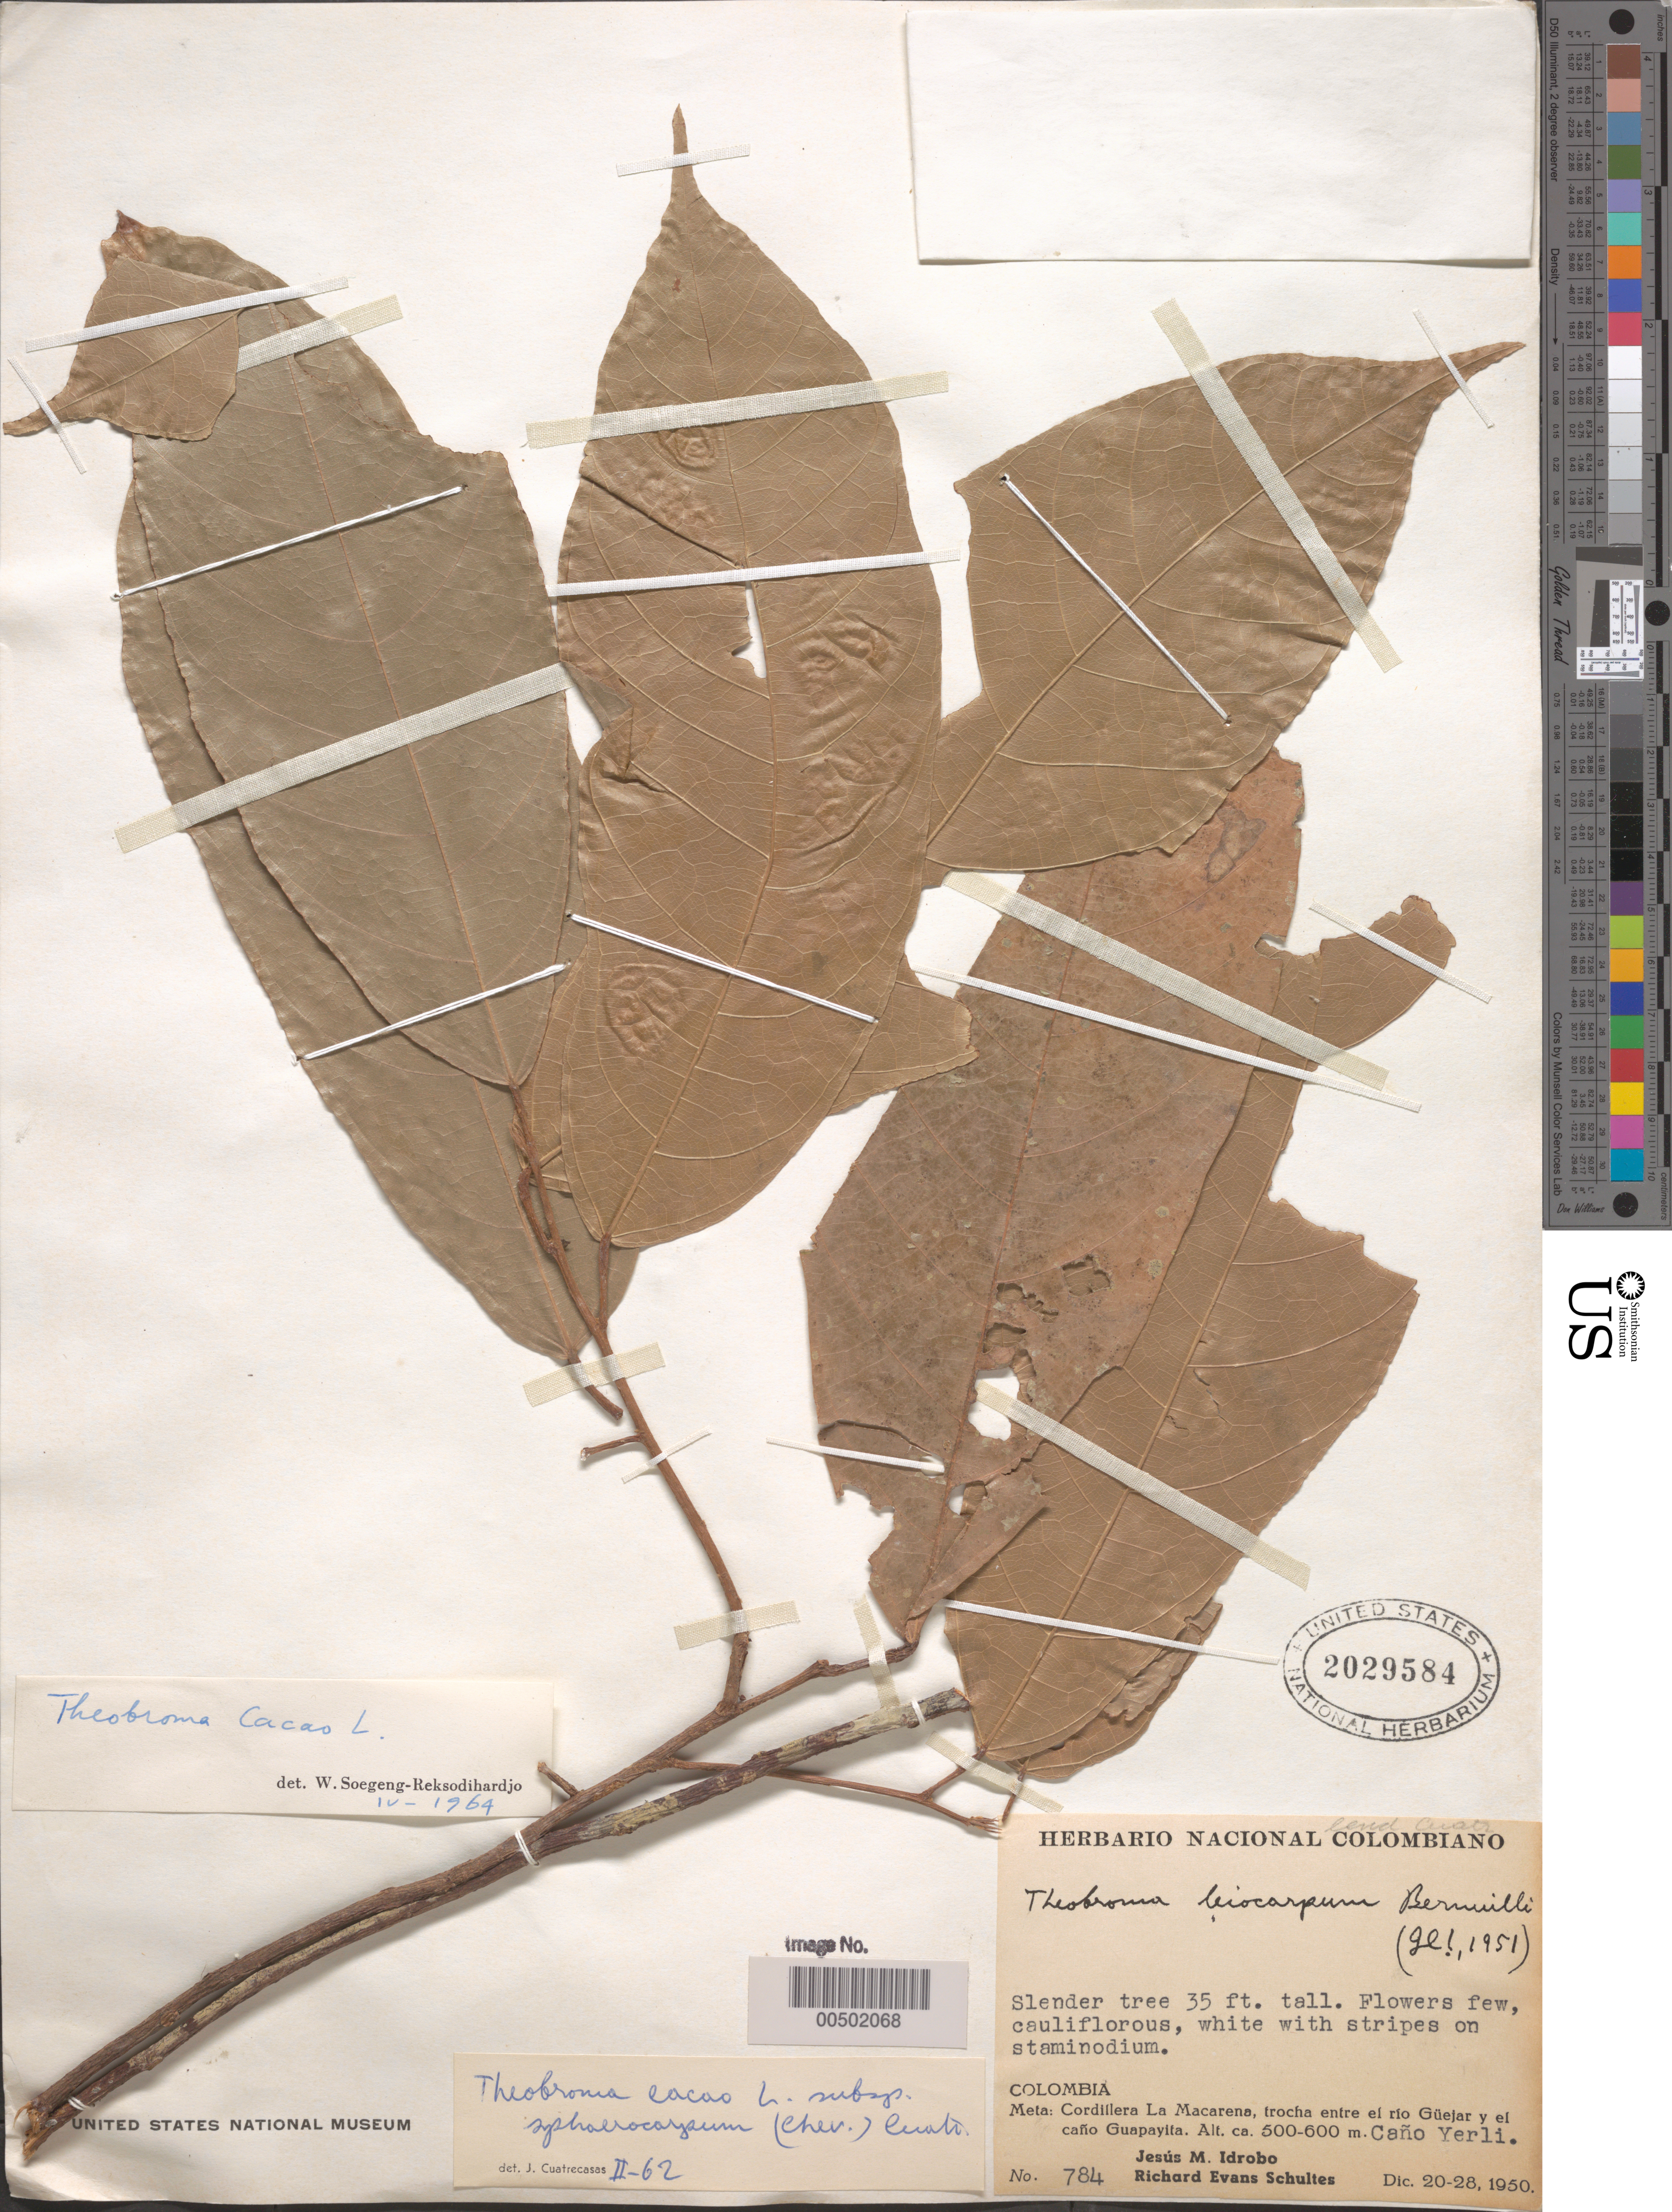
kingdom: Plantae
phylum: Tracheophyta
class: Magnoliopsida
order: Malvales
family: Malvaceae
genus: Theobroma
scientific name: Theobroma cacao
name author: L.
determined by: Soegeng-Reksodihardjo, W.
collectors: J. M. Idrobo & R. E. Schultes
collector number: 784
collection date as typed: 20 Dec 1950 to 28 Dec 1950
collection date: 1950-12-20/1950-12-28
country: Colombia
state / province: Meta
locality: Cordillera La Macarena, Trocha entre el Rí Güejar y el Caño Guqyapita.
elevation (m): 500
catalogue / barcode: US 2029584